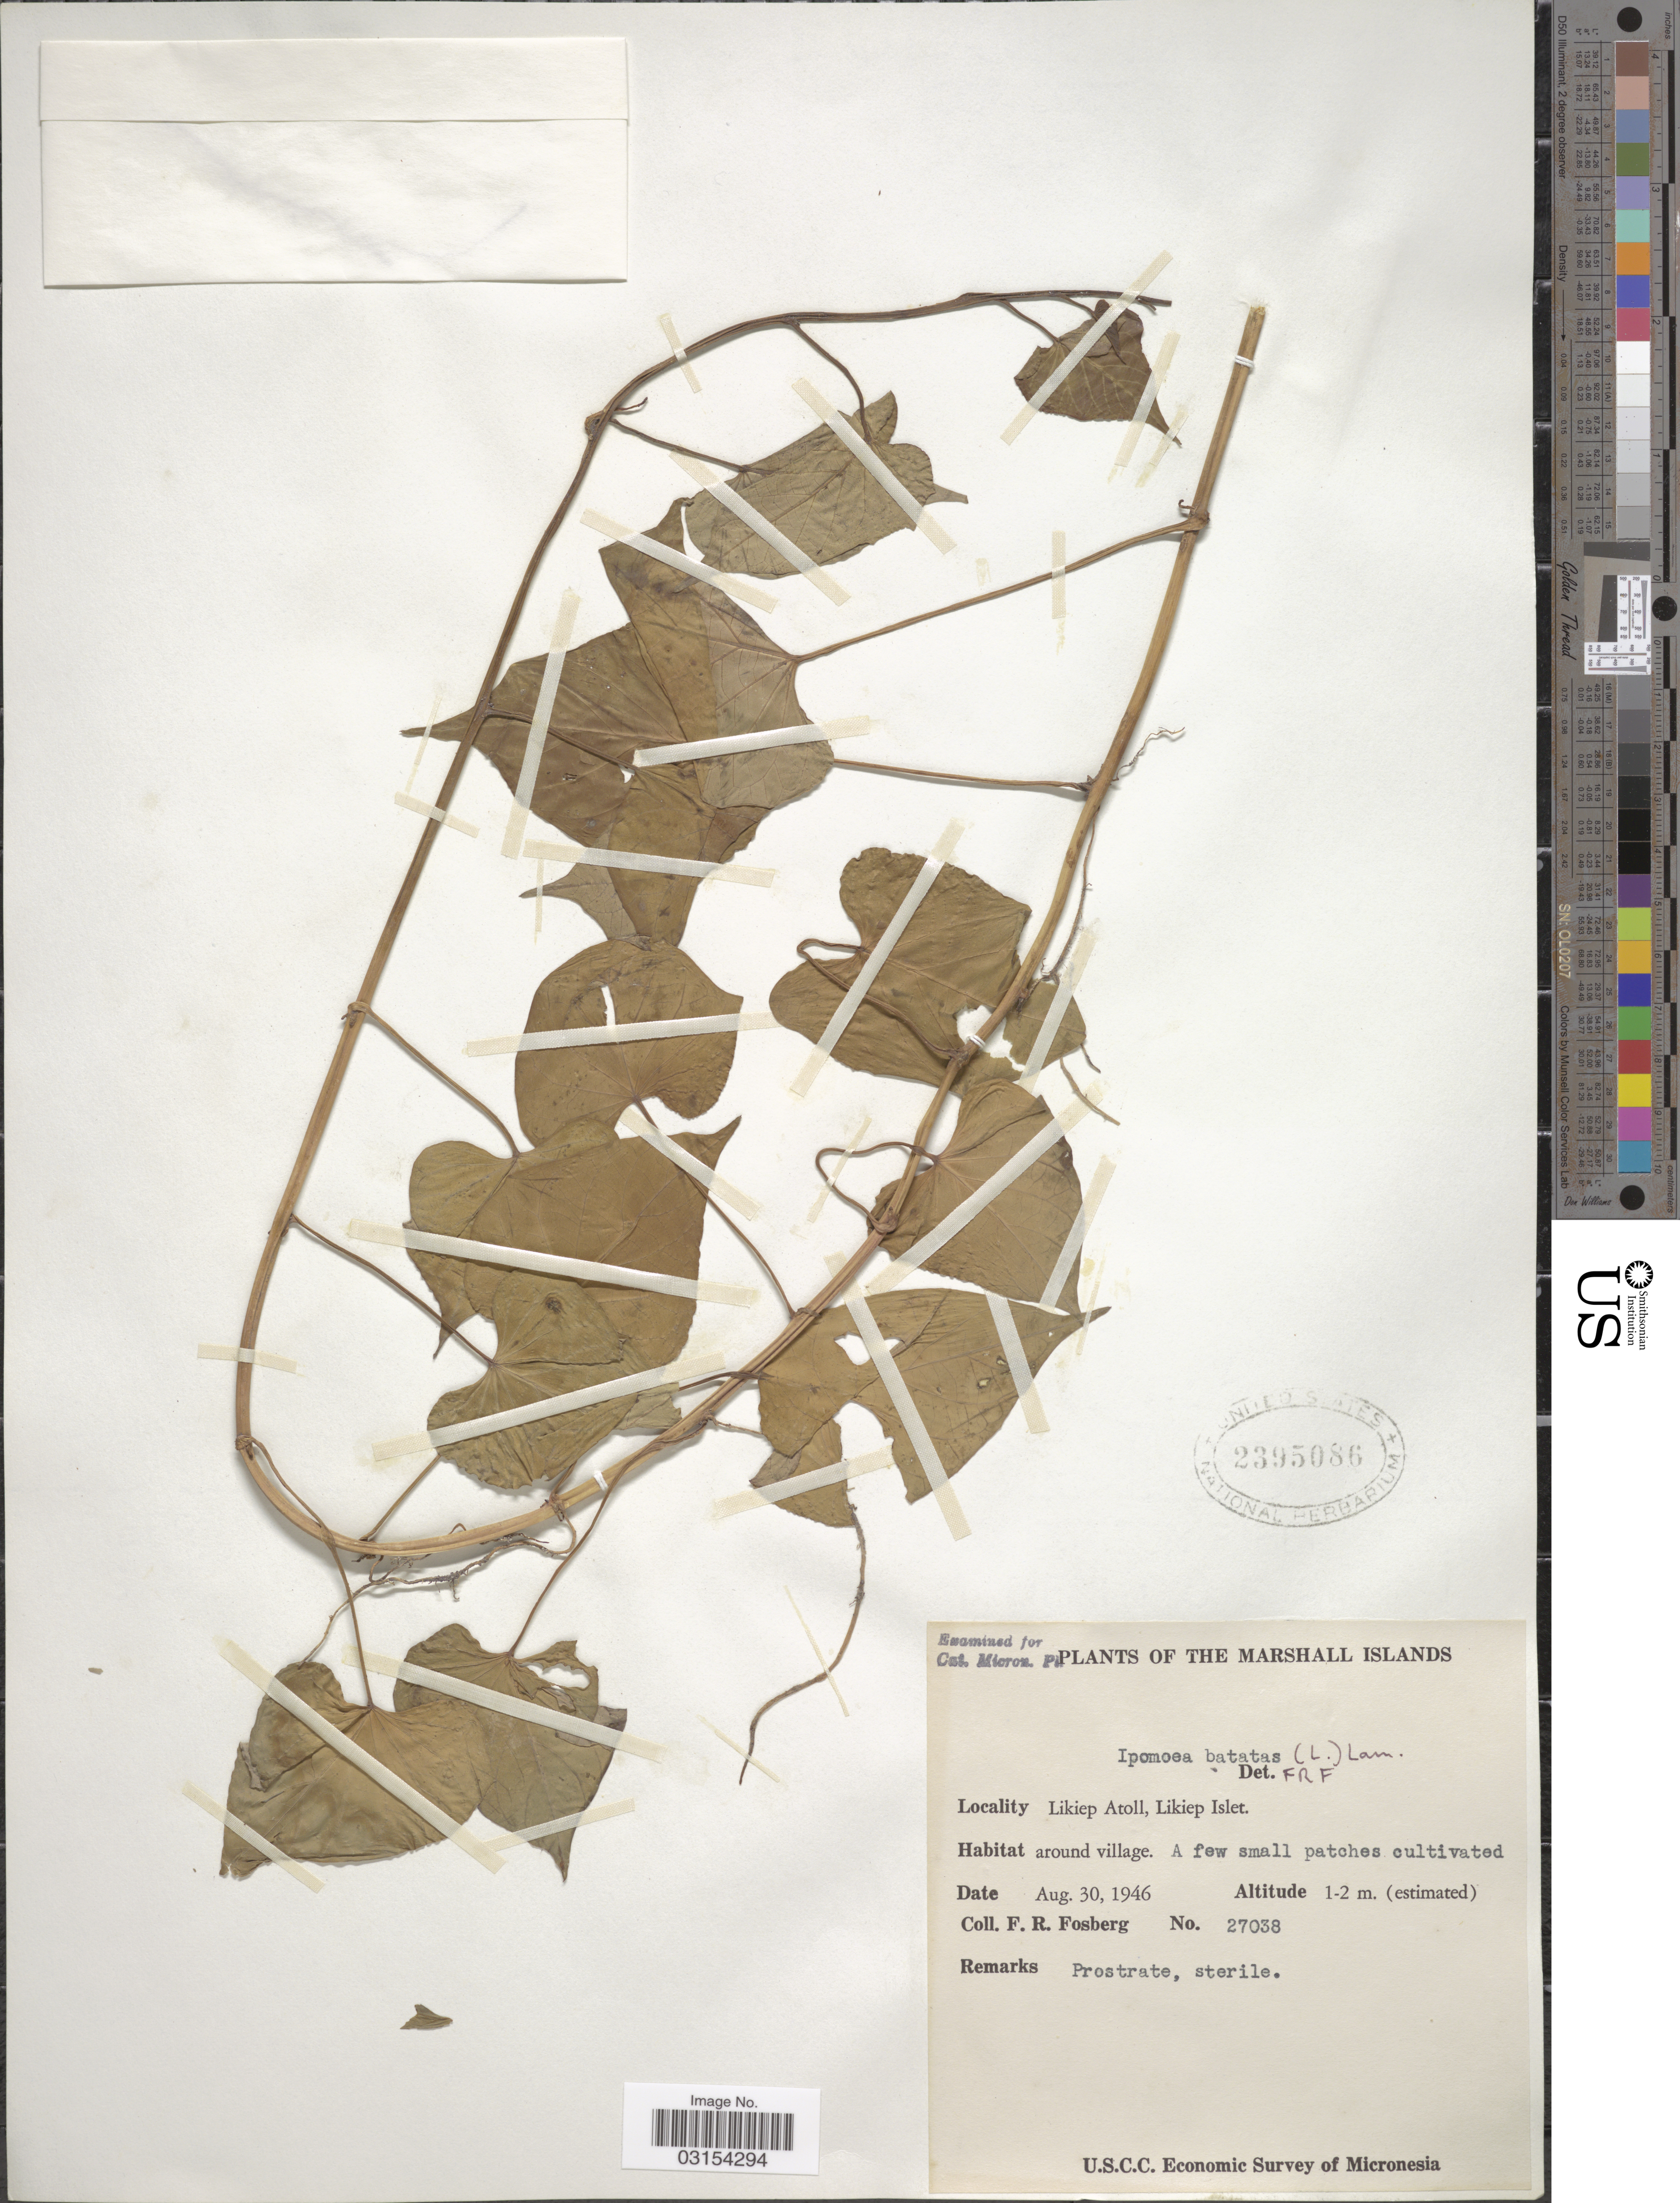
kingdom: Plantae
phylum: Tracheophyta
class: Magnoliopsida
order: Solanales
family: Convolvulaceae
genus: Ipomoea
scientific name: Ipomoea batatas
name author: (L.) Lam.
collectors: F. R. Fosberg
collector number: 27038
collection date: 1946-08-30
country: Marshall Islands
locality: Likiep Atoll, Likiep Islet.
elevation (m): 1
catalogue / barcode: US 2395086